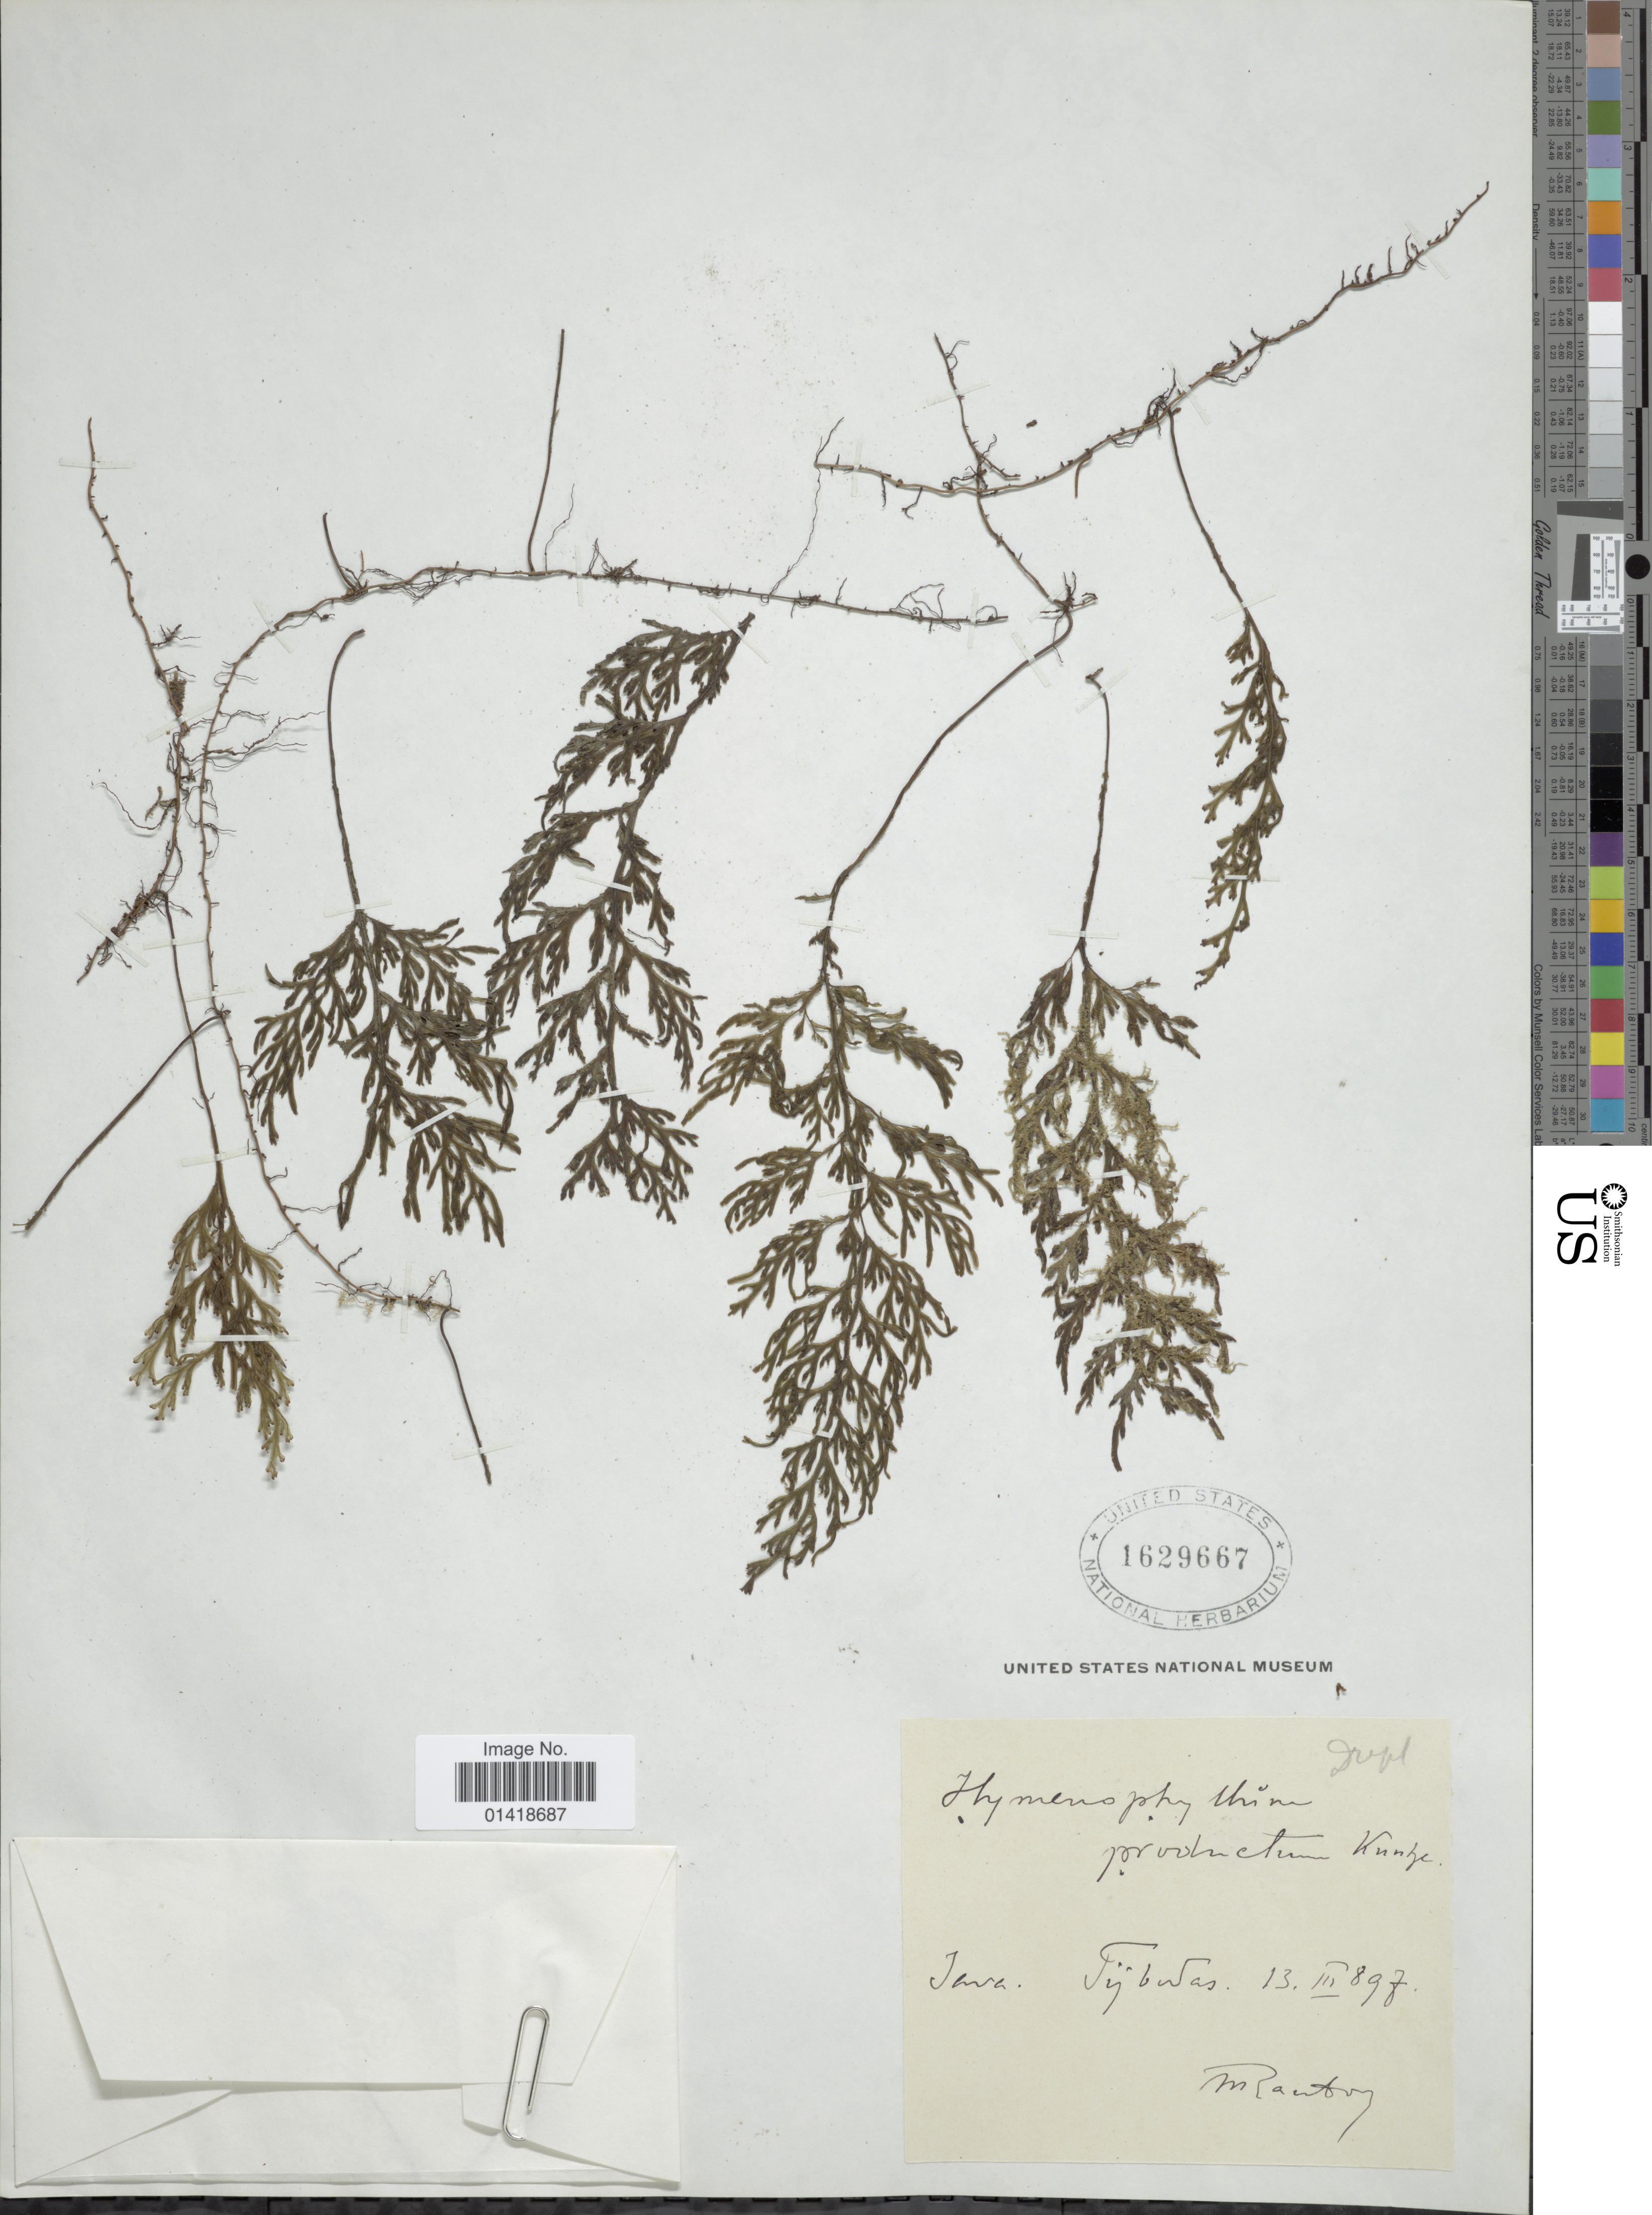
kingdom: Plantae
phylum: Tracheophyta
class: Polypodiopsida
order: Hymenophyllales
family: Hymenophyllaceae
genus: Hymenophyllum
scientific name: Hymenophyllum productum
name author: Kunze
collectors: M. Raciborski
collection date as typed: Transcribed d/m/y: 13/3/89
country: Indonesia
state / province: Java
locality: Tjibodas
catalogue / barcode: US 1629667